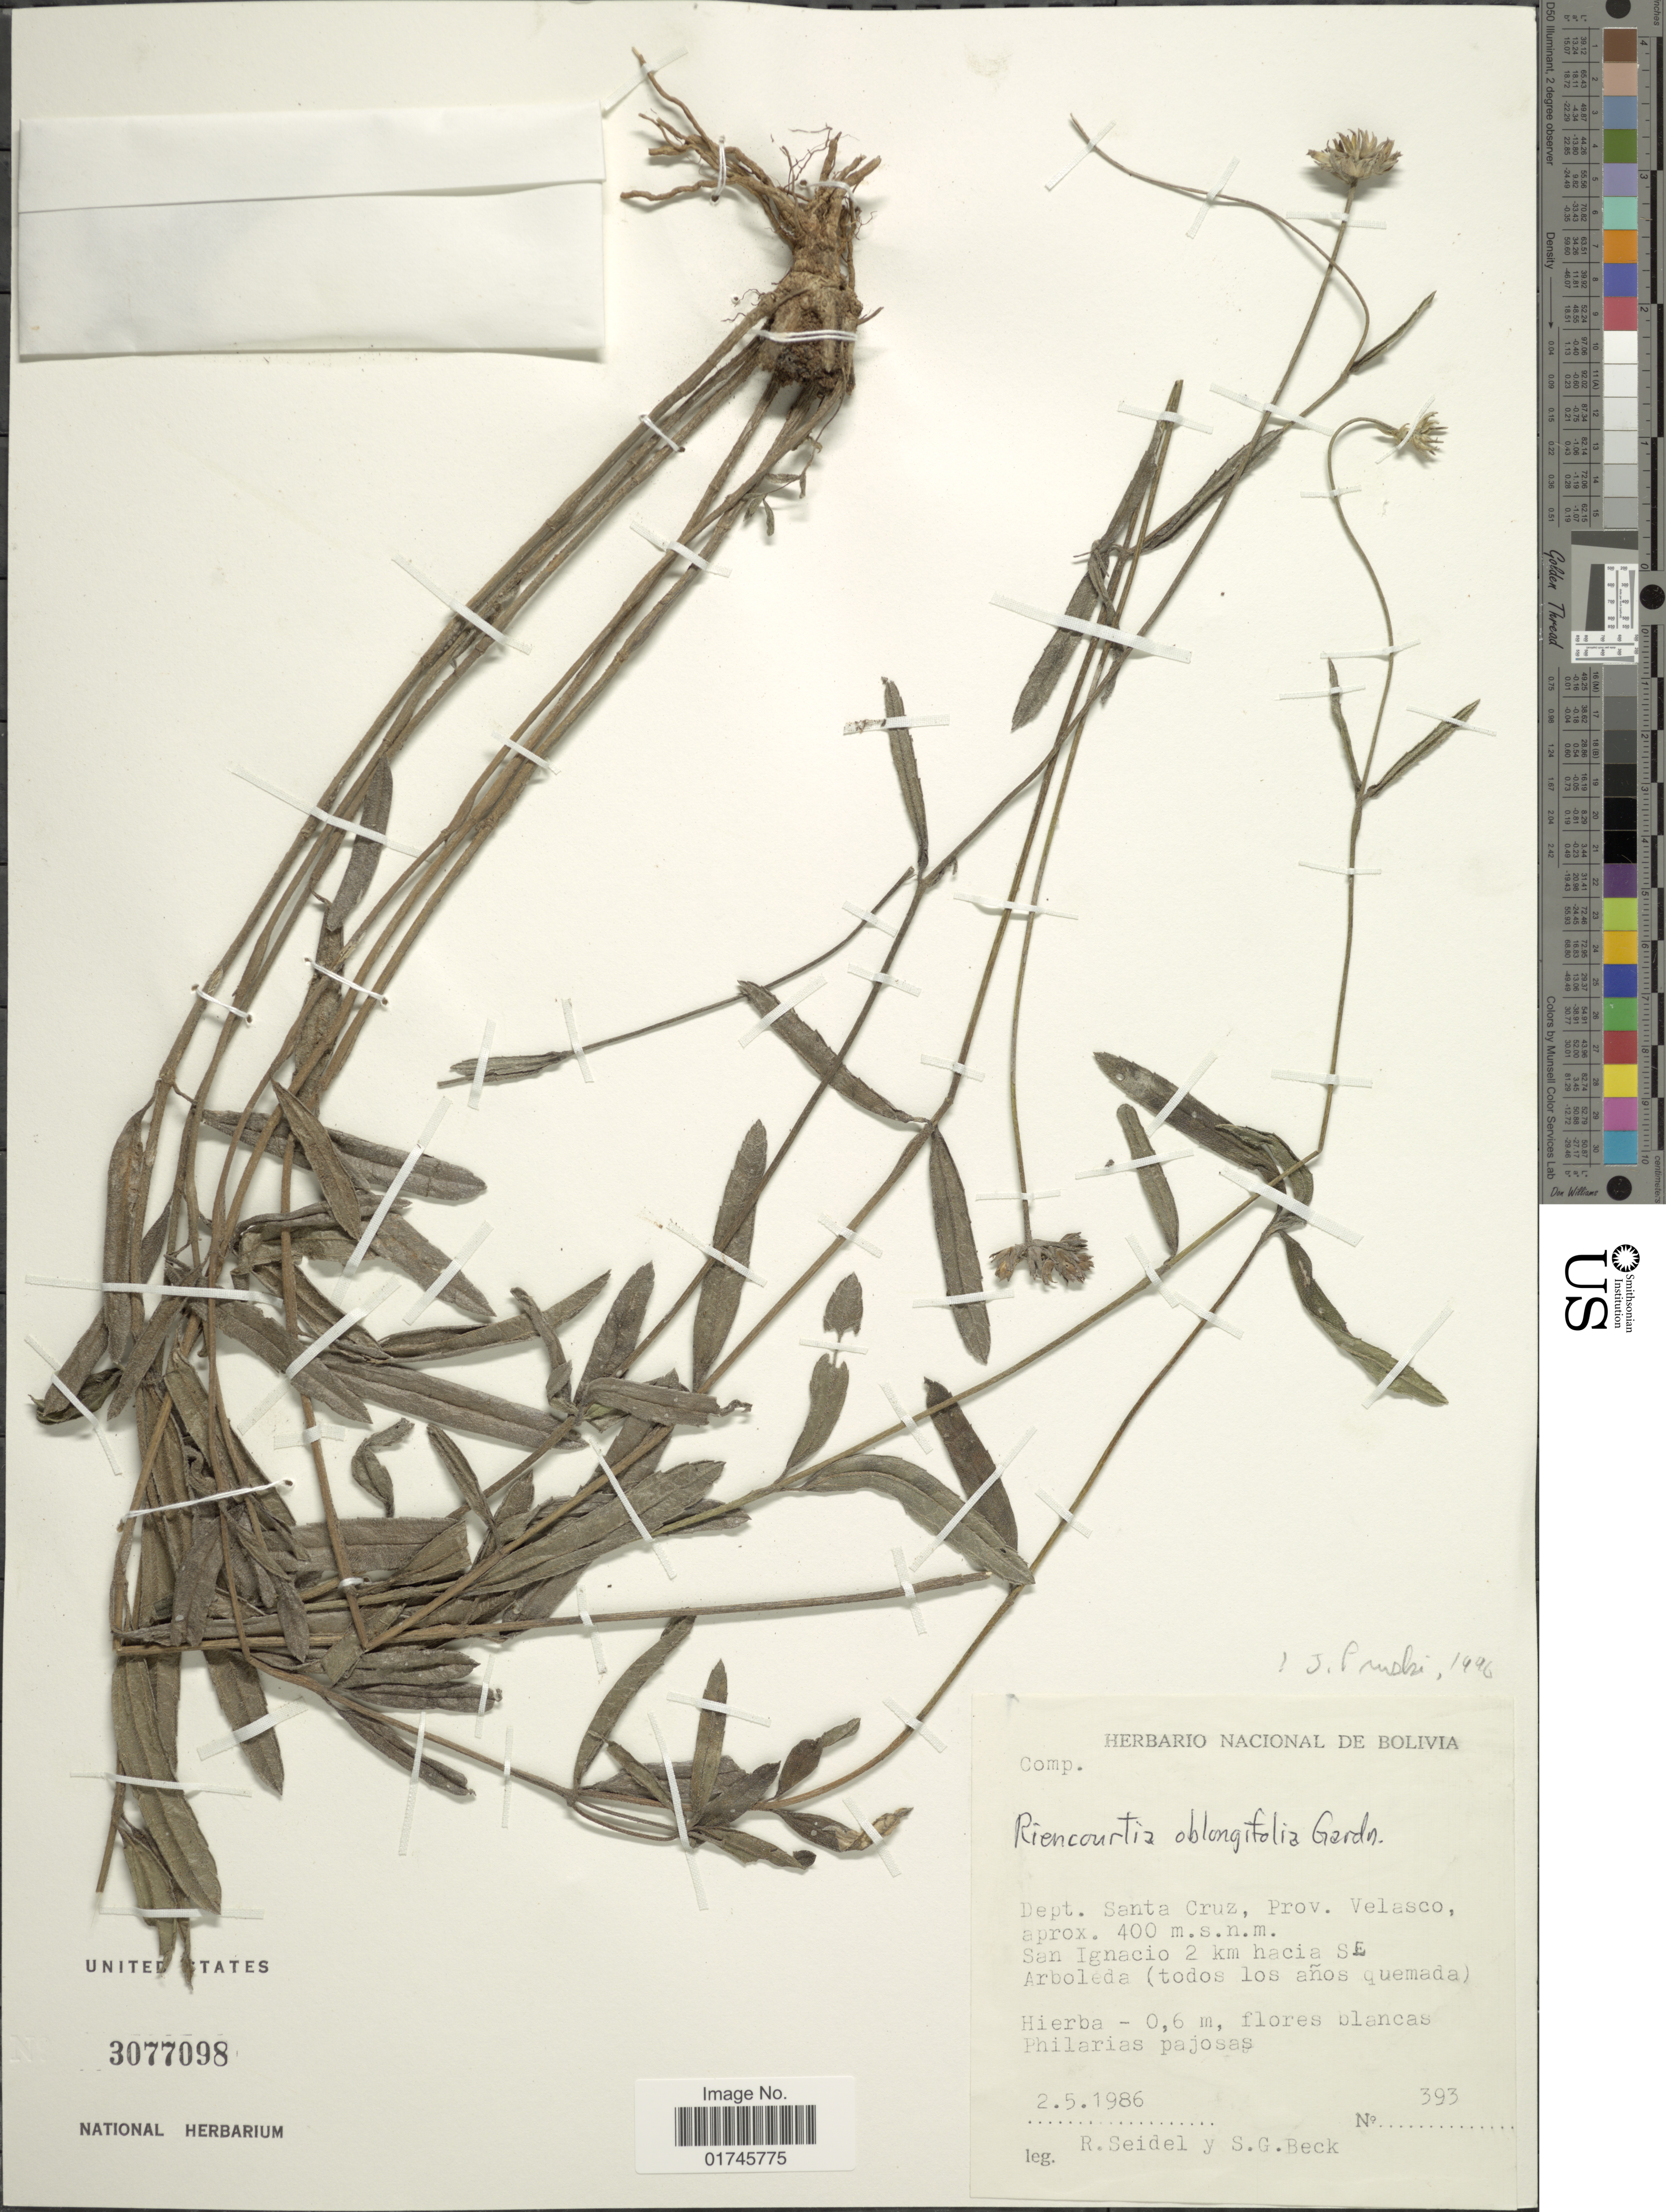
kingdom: Plantae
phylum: Tracheophyta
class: Magnoliopsida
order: Asterales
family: Asteraceae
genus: Riencourtia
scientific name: Riencourtia oblongifolia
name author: Gardner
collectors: R. Seidel & S. G. Beck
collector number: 393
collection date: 1986-05-02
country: Bolivia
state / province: Santa Cruz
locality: Dept. Santa Cruz, prov. Velasco. San Ignacio 2 km hacia SE Arboleda.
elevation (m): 400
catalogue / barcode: US 3077098